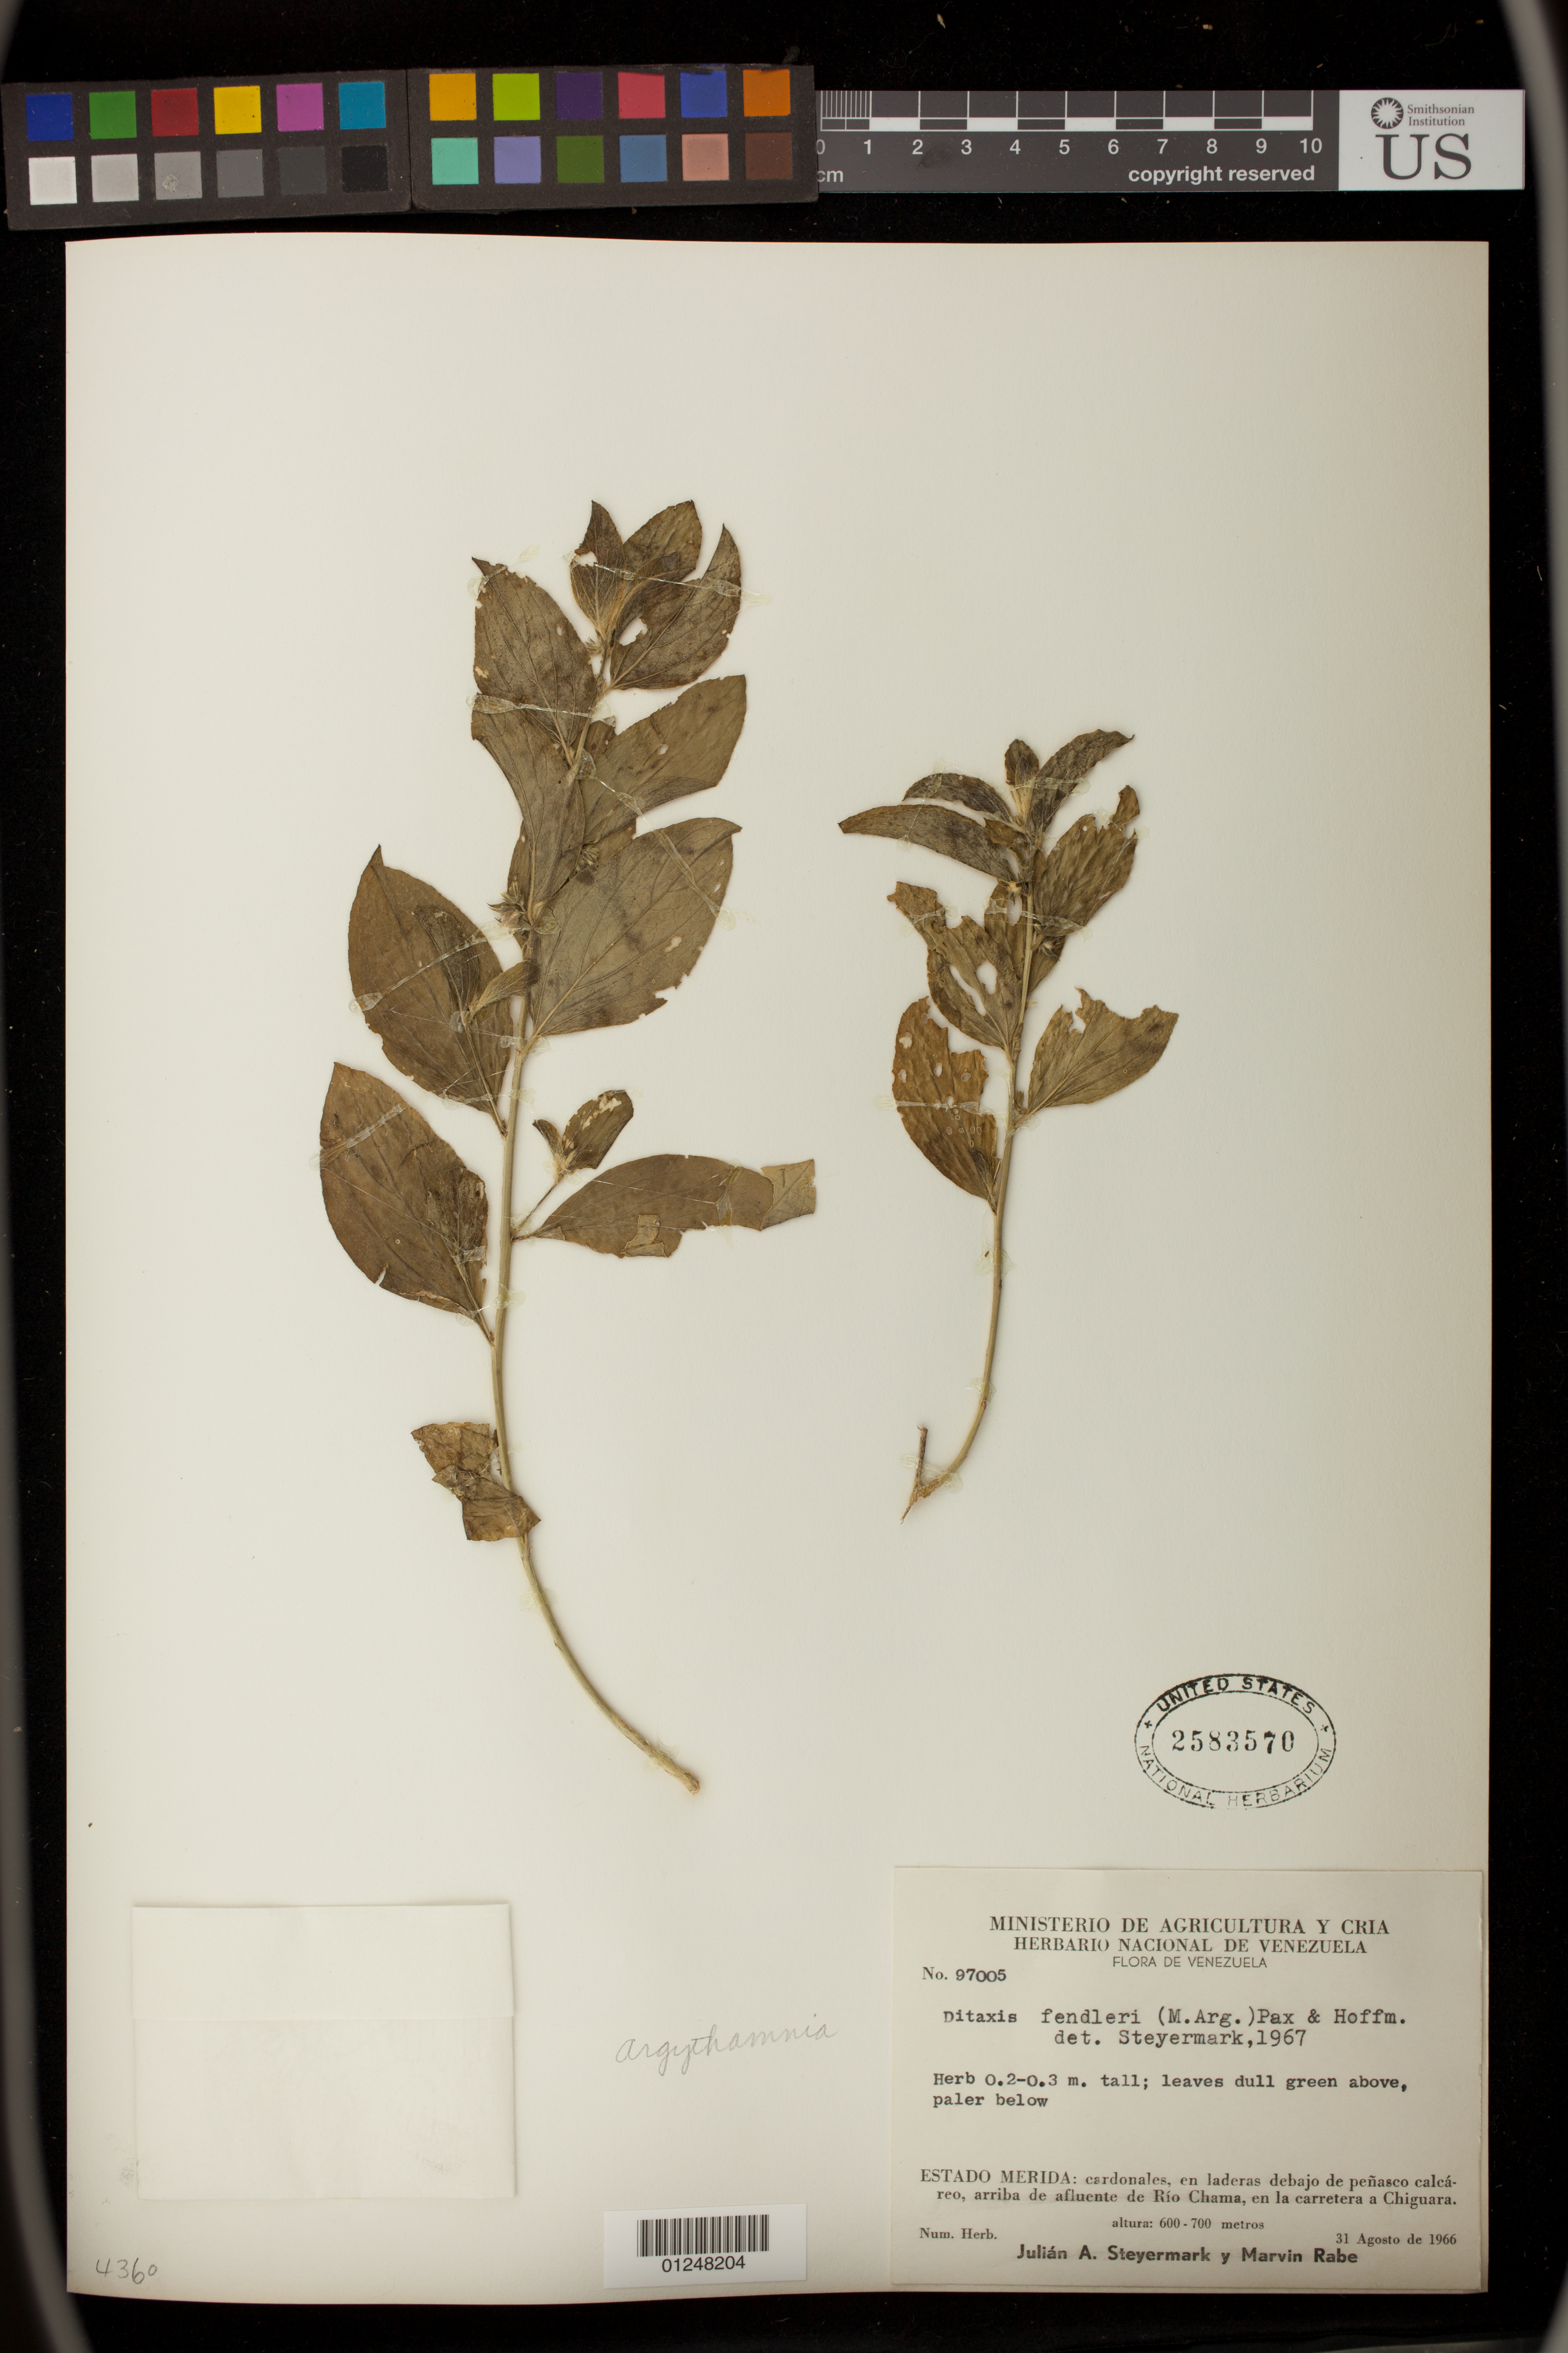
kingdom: Plantae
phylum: Tracheophyta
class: Magnoliopsida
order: Malpighiales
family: Euphorbiaceae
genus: Argythamnia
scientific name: Argythamnia argothamnoides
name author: (Bertero & Spreng.) J.W. Ingram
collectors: J. Steyermark & M. Rabe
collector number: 97005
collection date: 1966-08-31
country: Venezuela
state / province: Mérida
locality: Arriba de afluente de Rio Chama, en la carretera a Chiguara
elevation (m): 600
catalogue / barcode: US 2583570